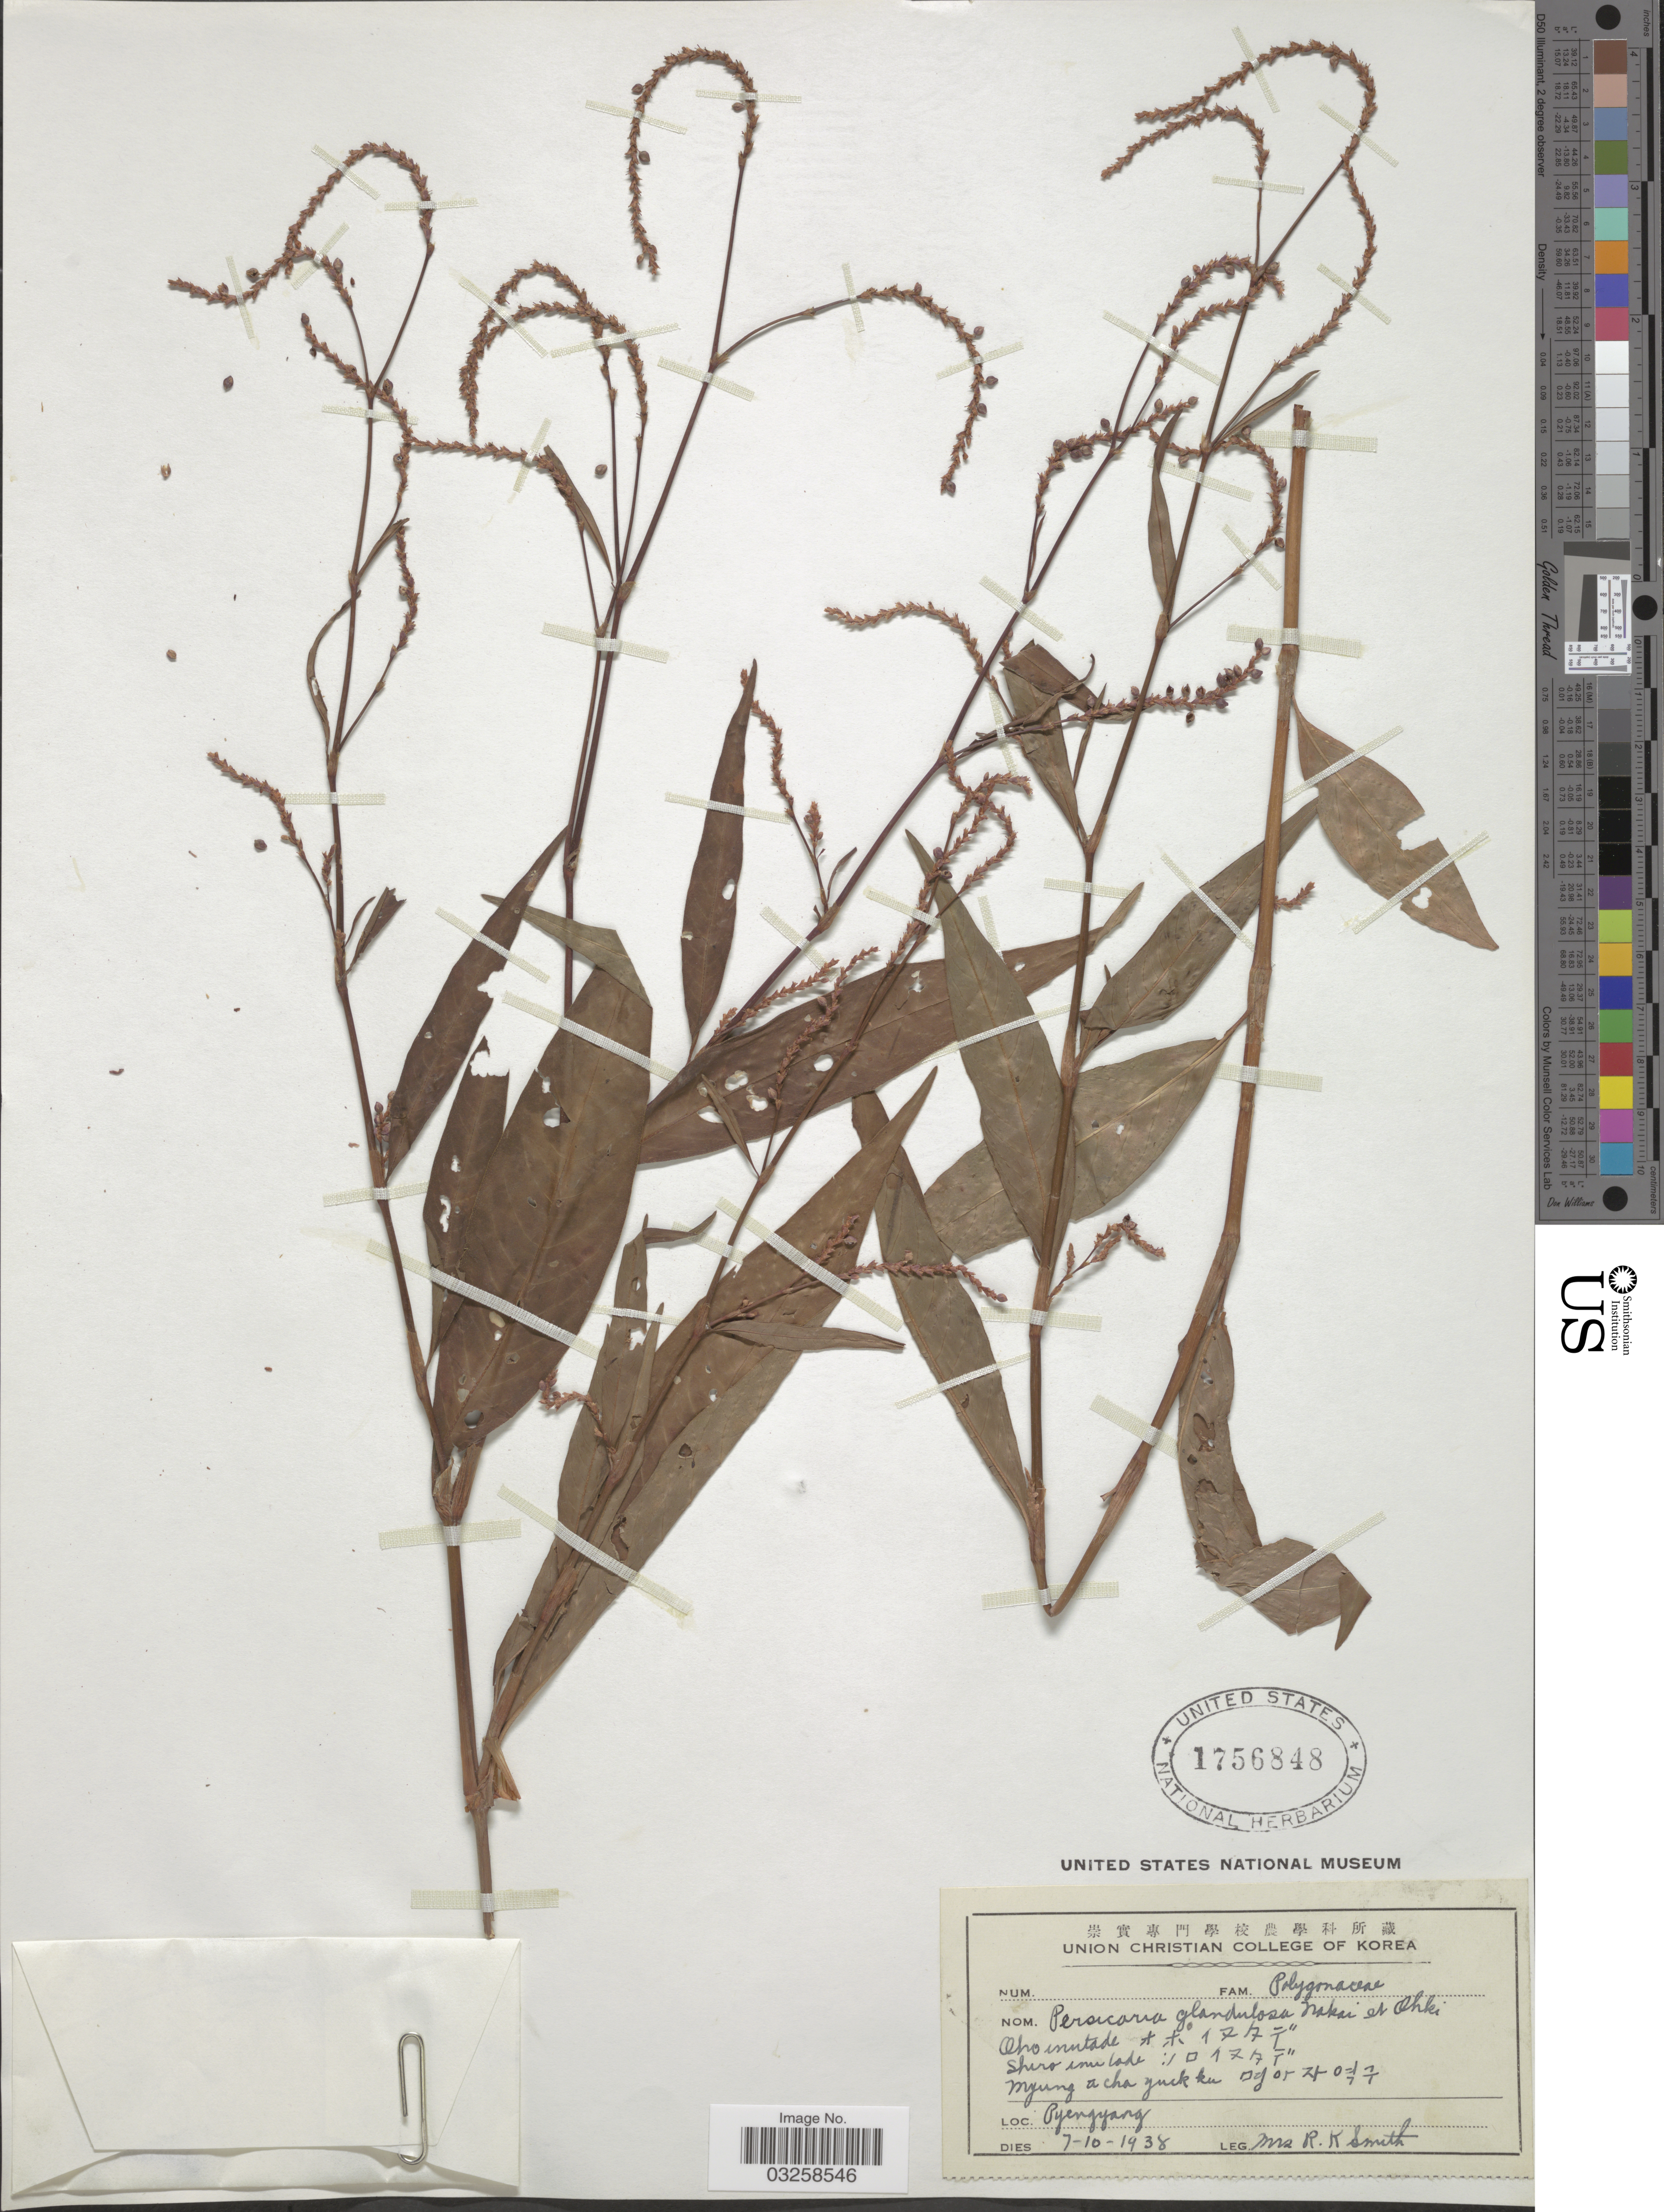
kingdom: Plantae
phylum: Tracheophyta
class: Magnoliopsida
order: Caryophyllales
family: Polygonaceae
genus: Polygonum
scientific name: Polygonum glandulosum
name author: Kitt.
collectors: R. Smith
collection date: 1938-10-07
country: North Korea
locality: Pyengyang.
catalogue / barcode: US 1756848